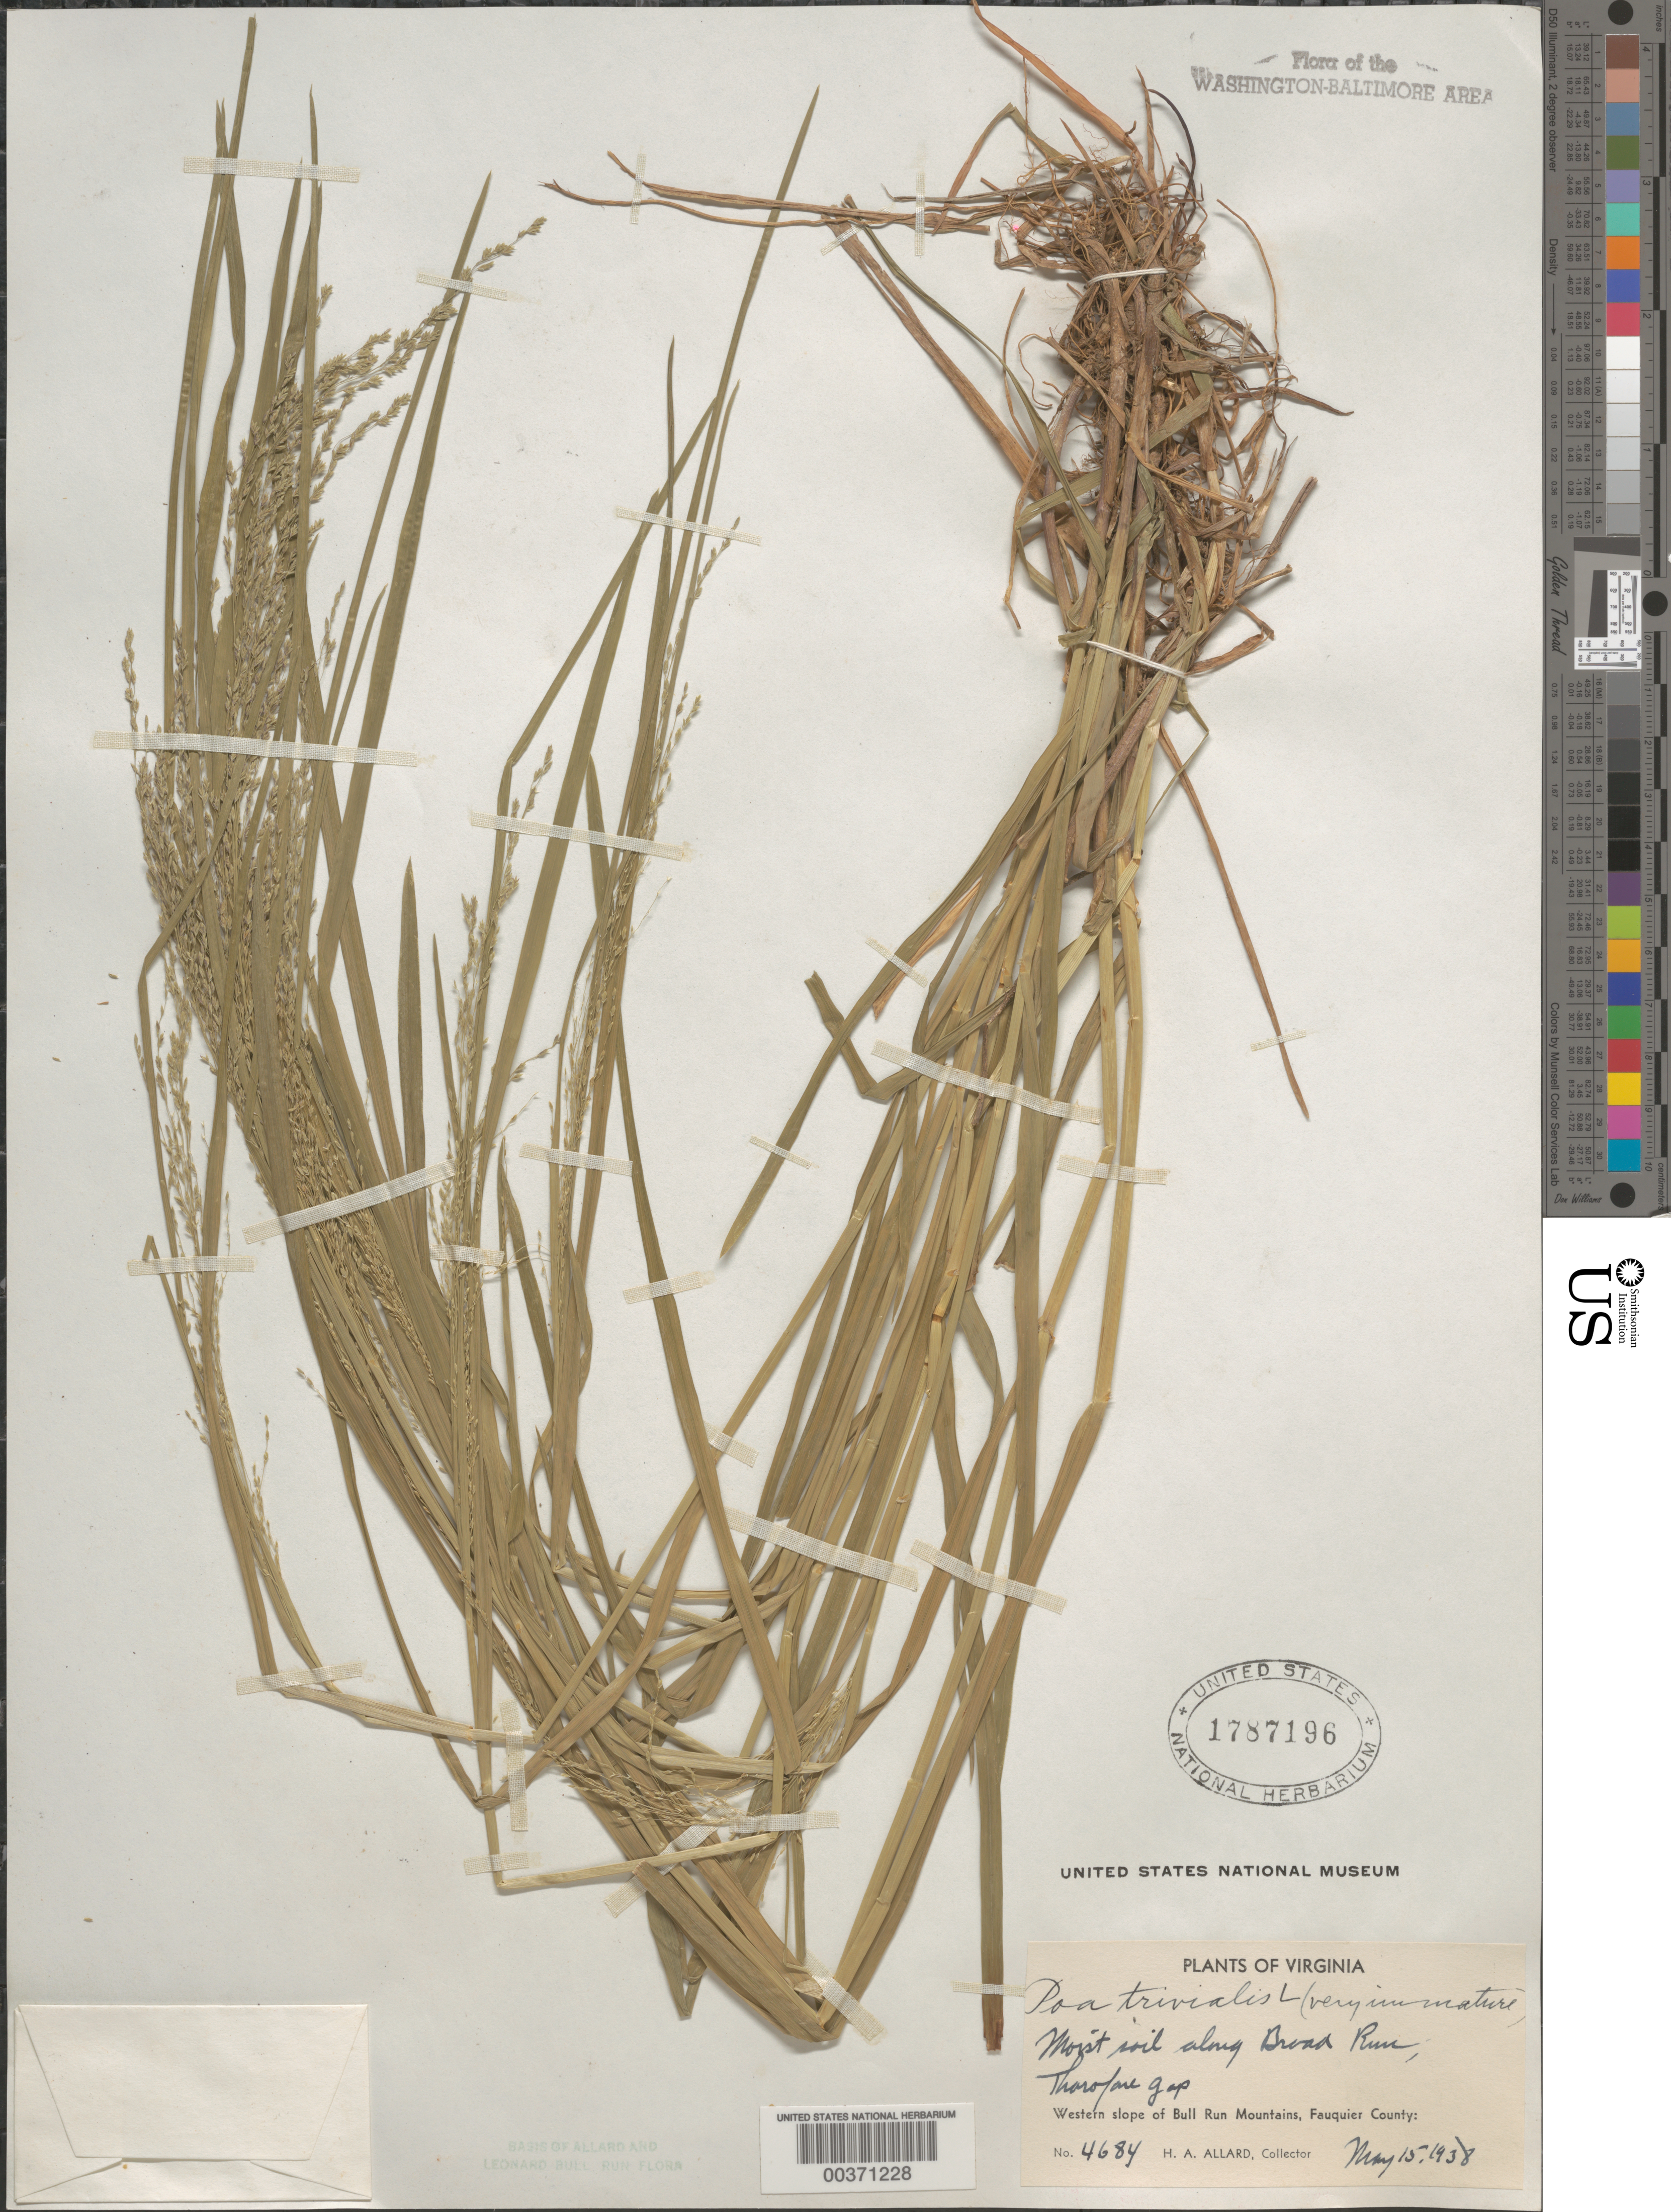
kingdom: Plantae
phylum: Tracheophyta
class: Liliopsida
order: Poales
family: Poaceae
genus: Poa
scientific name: Poa trivialis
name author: L.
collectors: H. A. Allard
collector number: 4684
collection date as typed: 15 May 1938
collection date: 1938-05-15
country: United States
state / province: Virginia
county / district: Fauquier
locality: Broad Run, Thorofare Gap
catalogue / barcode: US 1787196